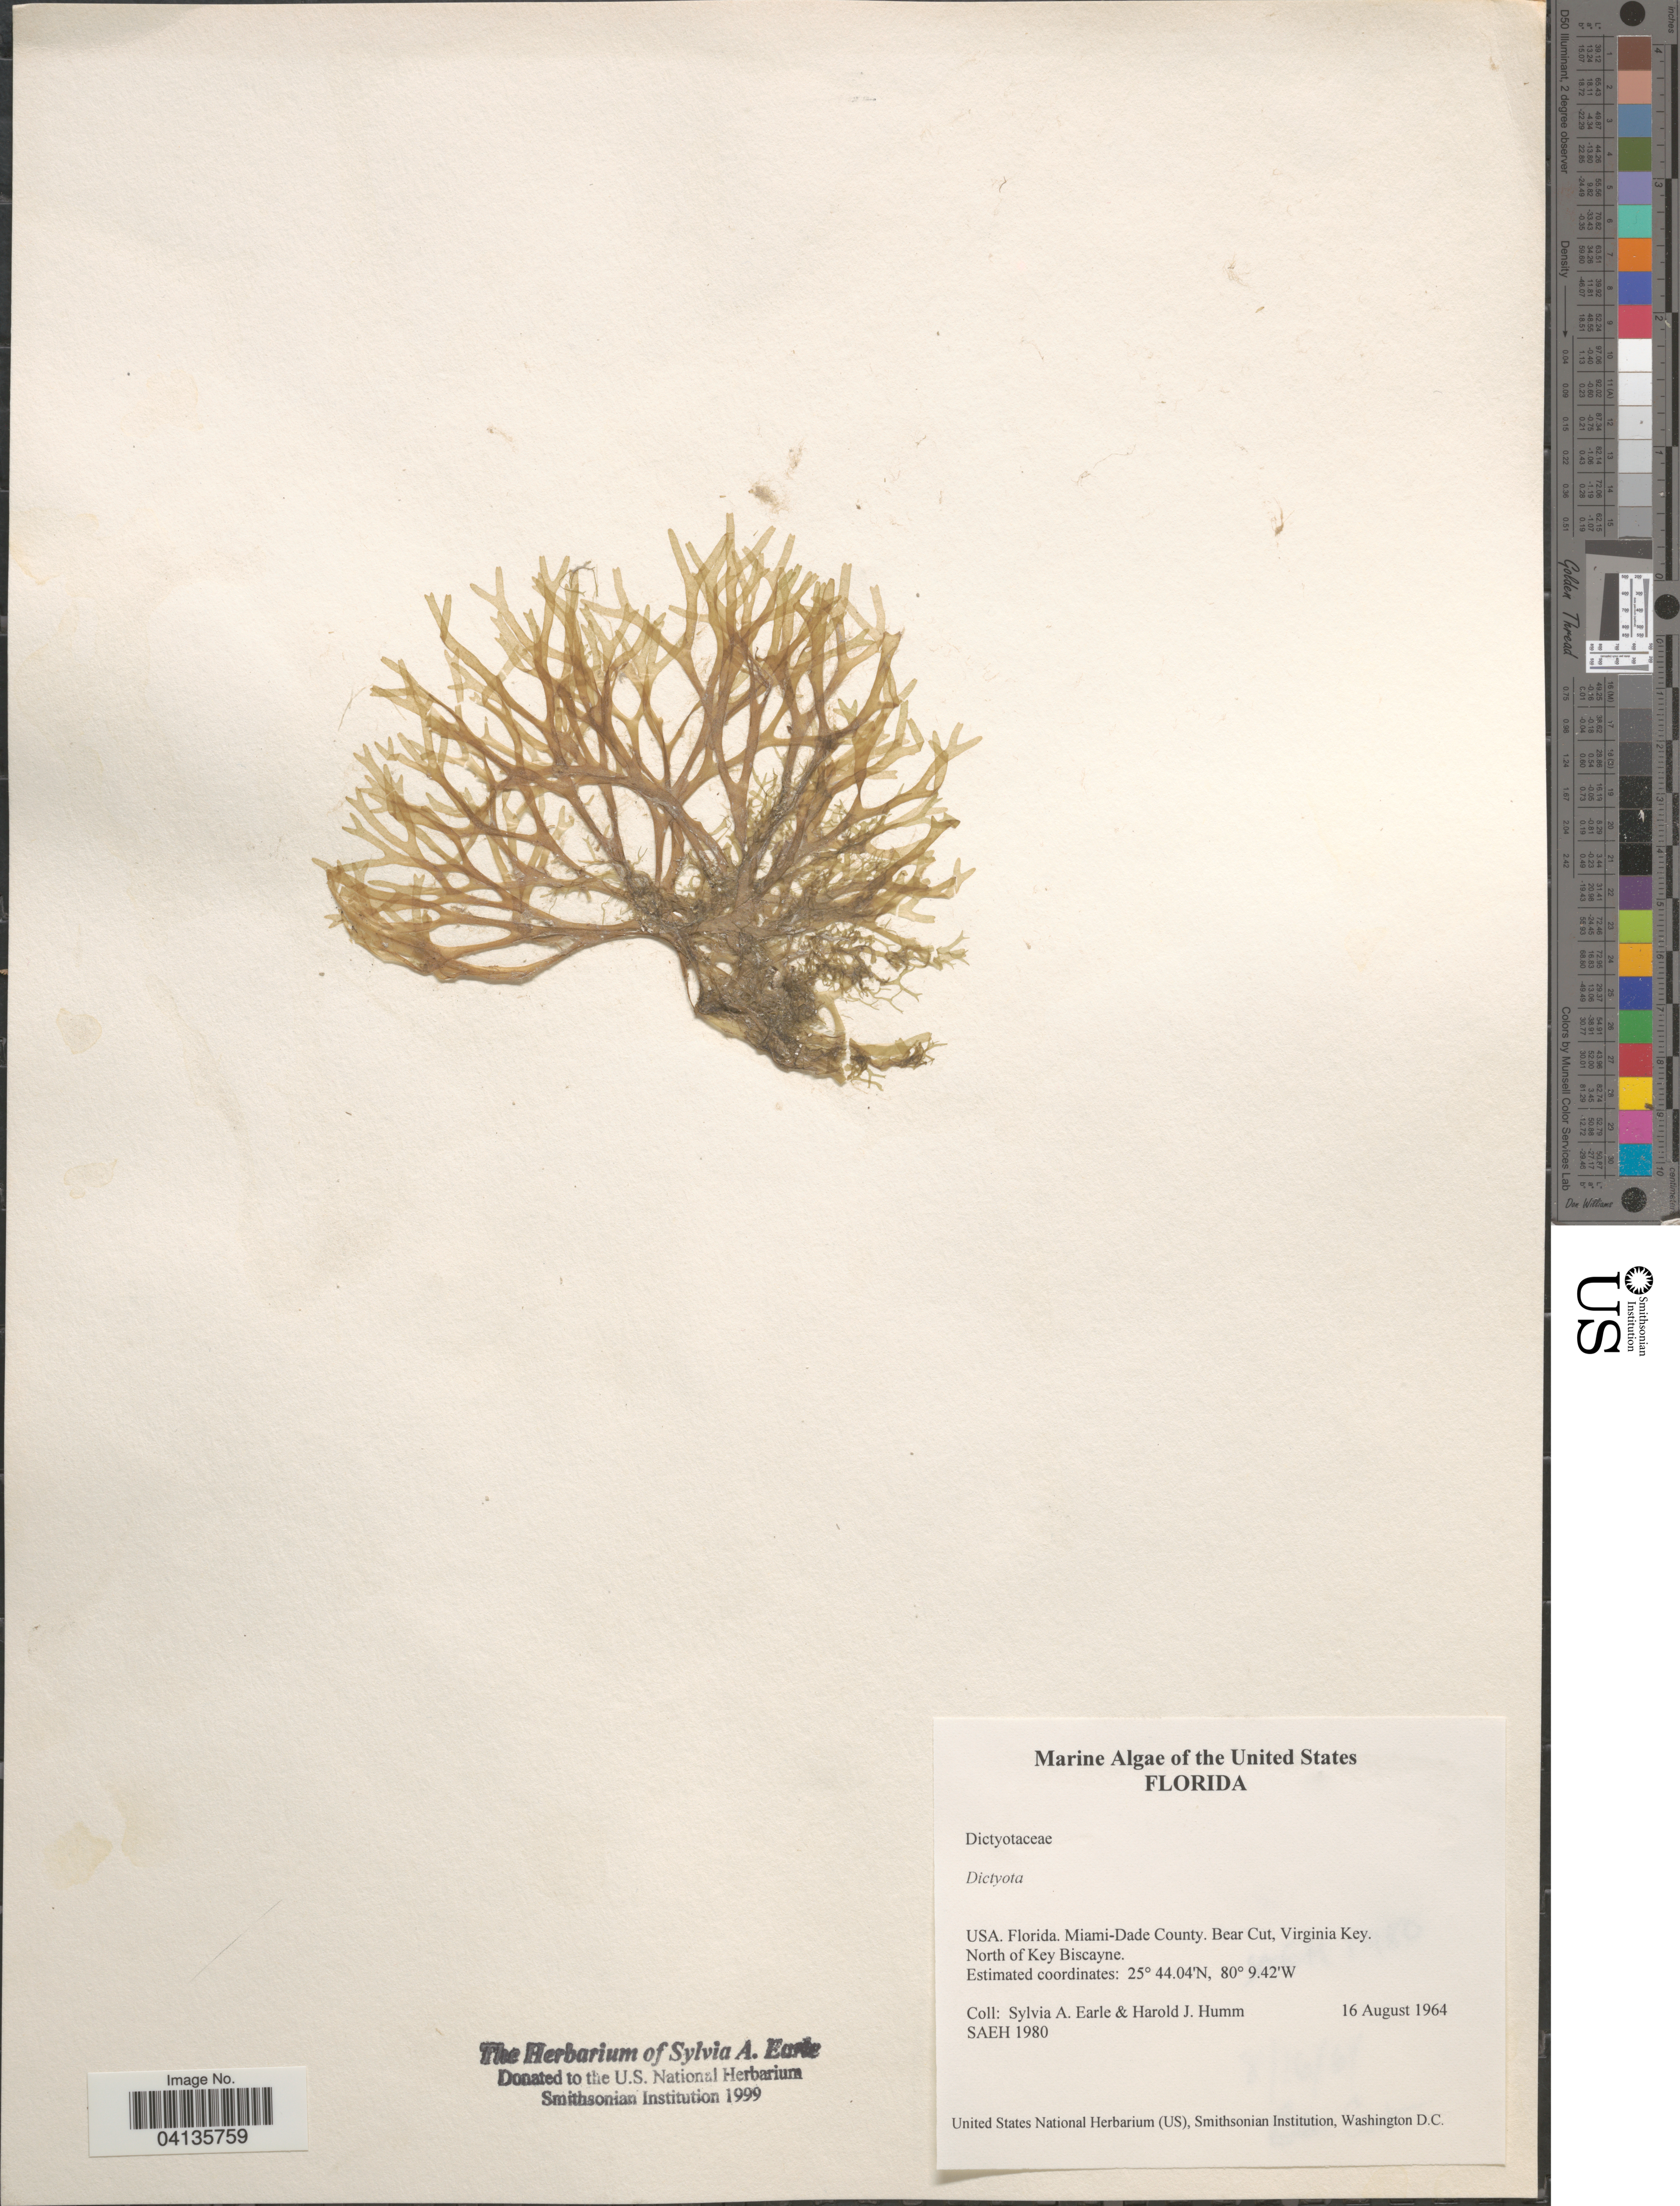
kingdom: Chromista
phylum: Ochrophyta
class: Phaeophyceae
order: Dictyotales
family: Dictyotaceae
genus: Dictyota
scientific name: Dictyota sp.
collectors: S. A. Earle & H. J. Humm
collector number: SAEH1980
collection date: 1964-08-16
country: United States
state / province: Florida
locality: Miami-Dade County. Bear Cut, Virginia Key. North of Key Biscayne.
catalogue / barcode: US 238569